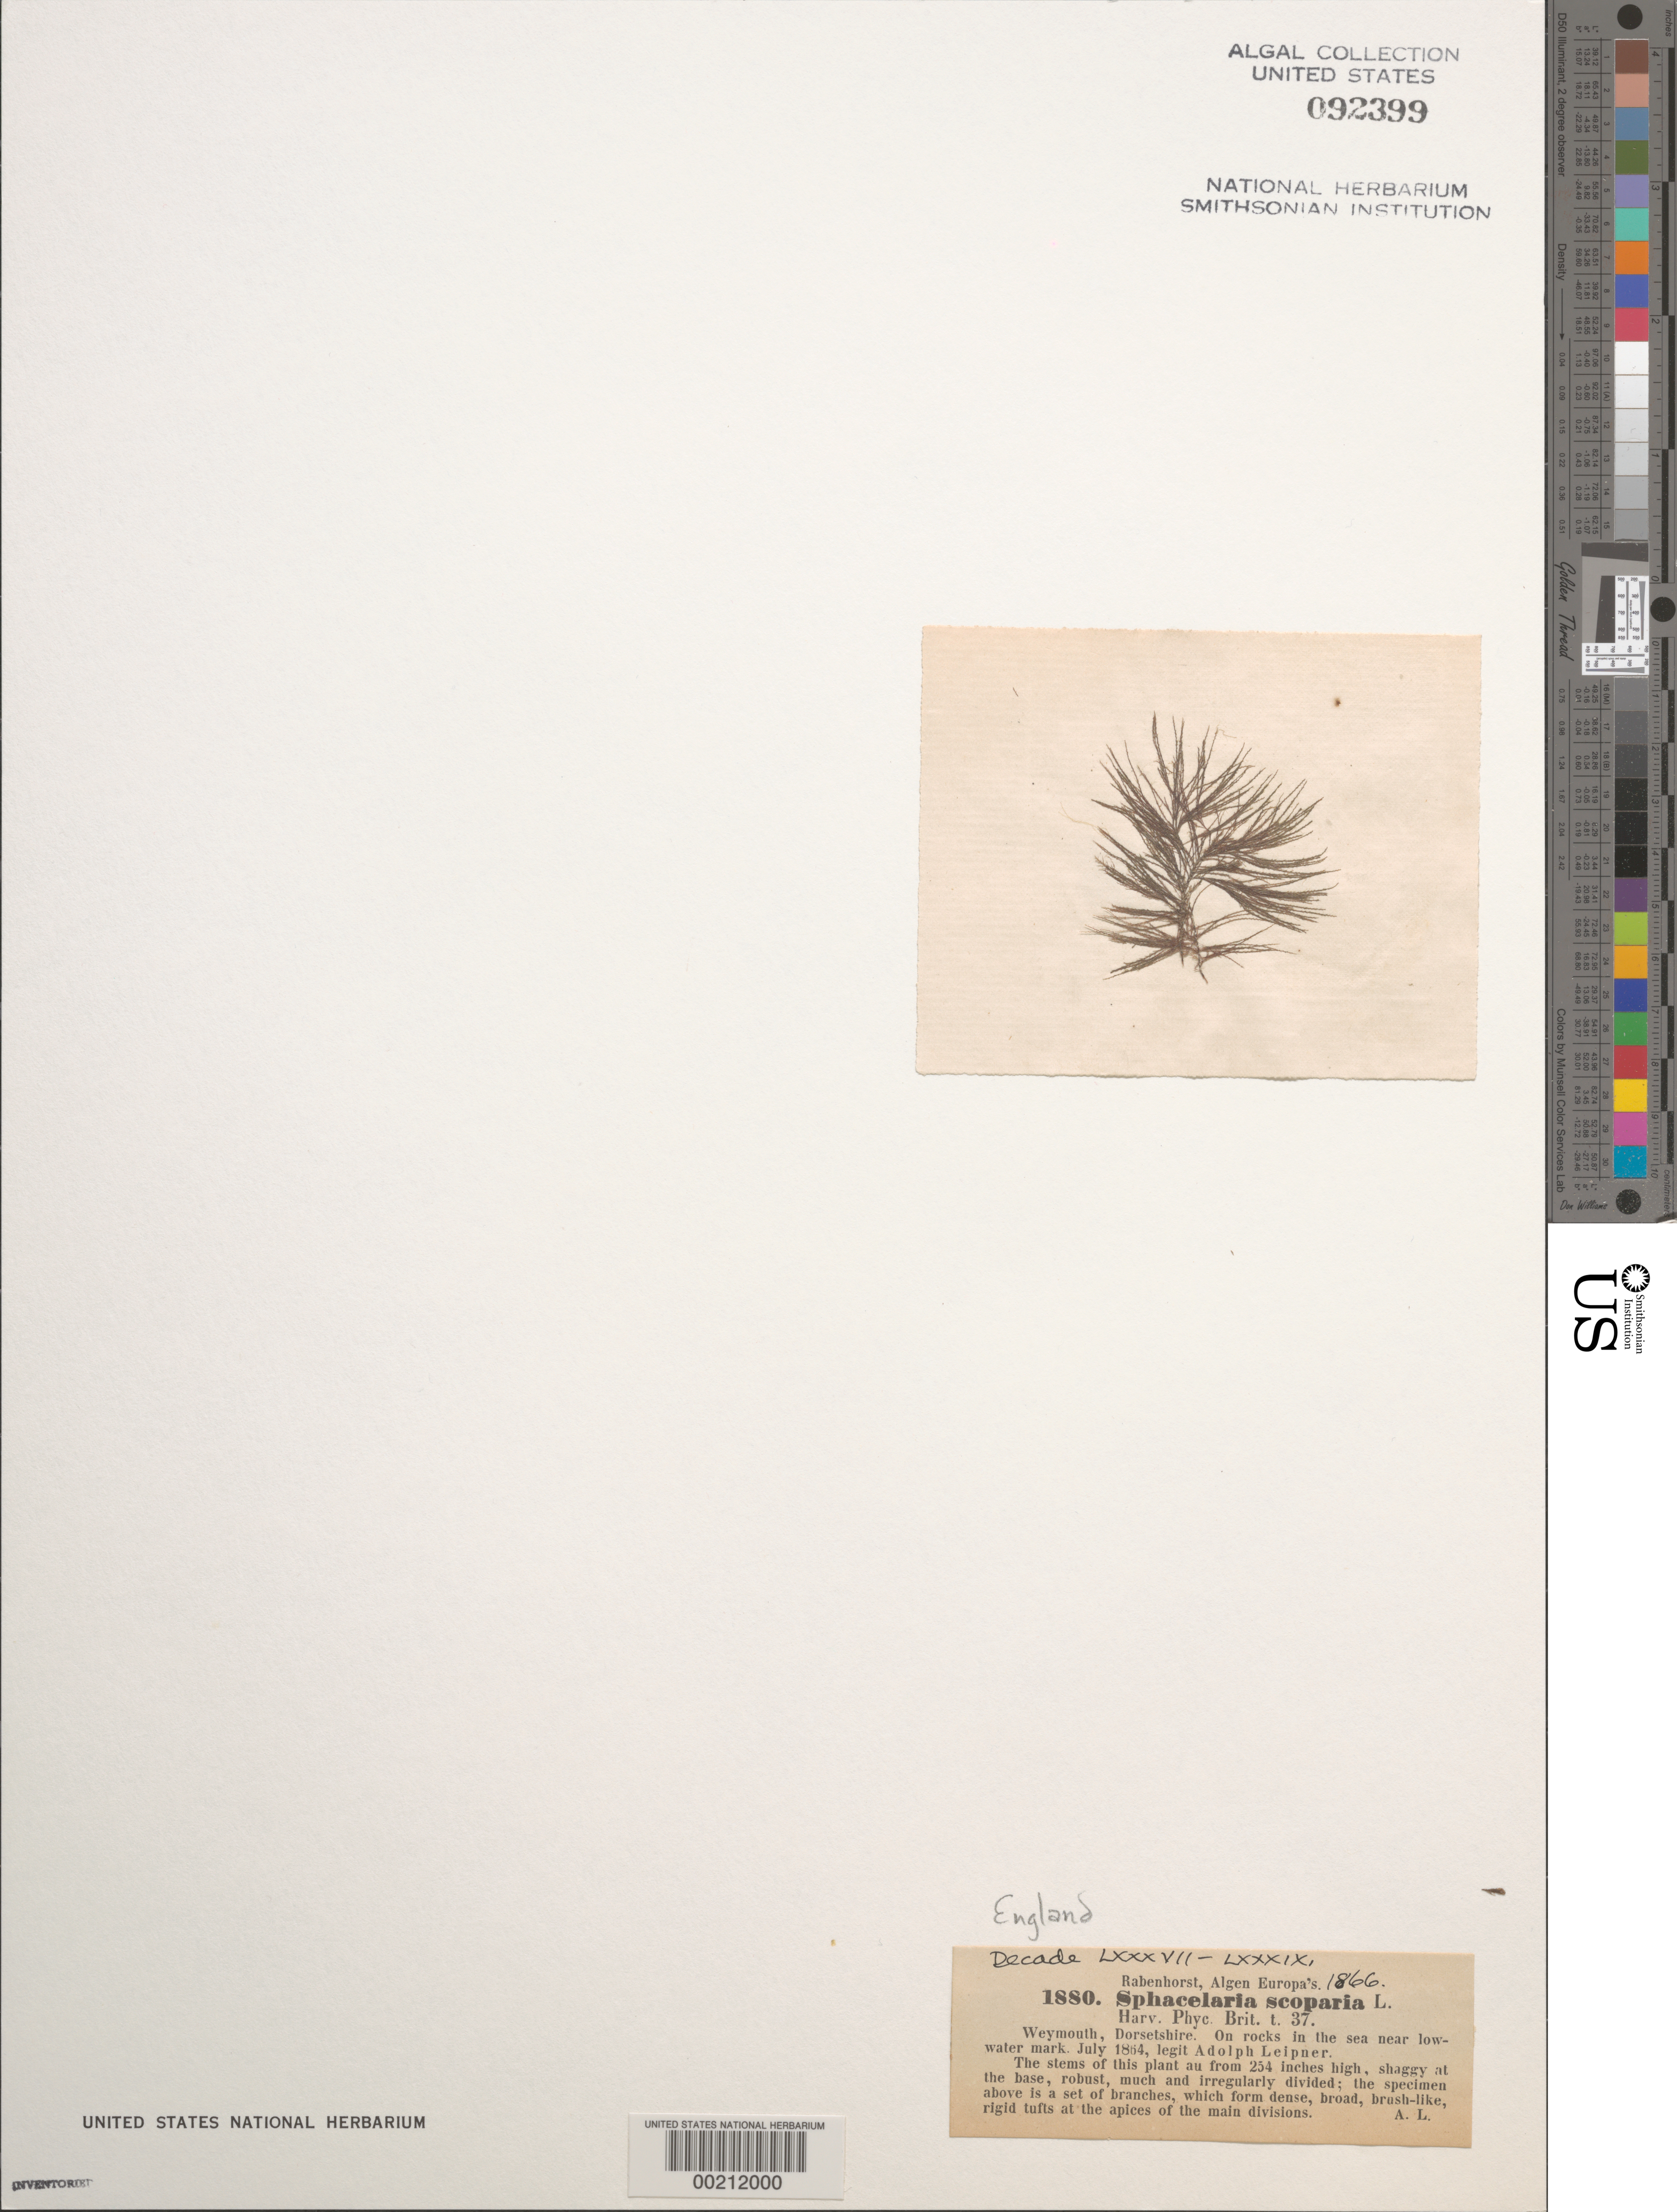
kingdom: Chromista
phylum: Ochrophyta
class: Phaeophyceae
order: Sphacelariales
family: Stypocaulaceae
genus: Halopteris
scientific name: Halopteris scoparia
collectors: A. Leipner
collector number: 1880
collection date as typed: Jul 1864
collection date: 1864-07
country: United Kingdom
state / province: England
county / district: Dorset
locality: Weymouth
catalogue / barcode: US 92399